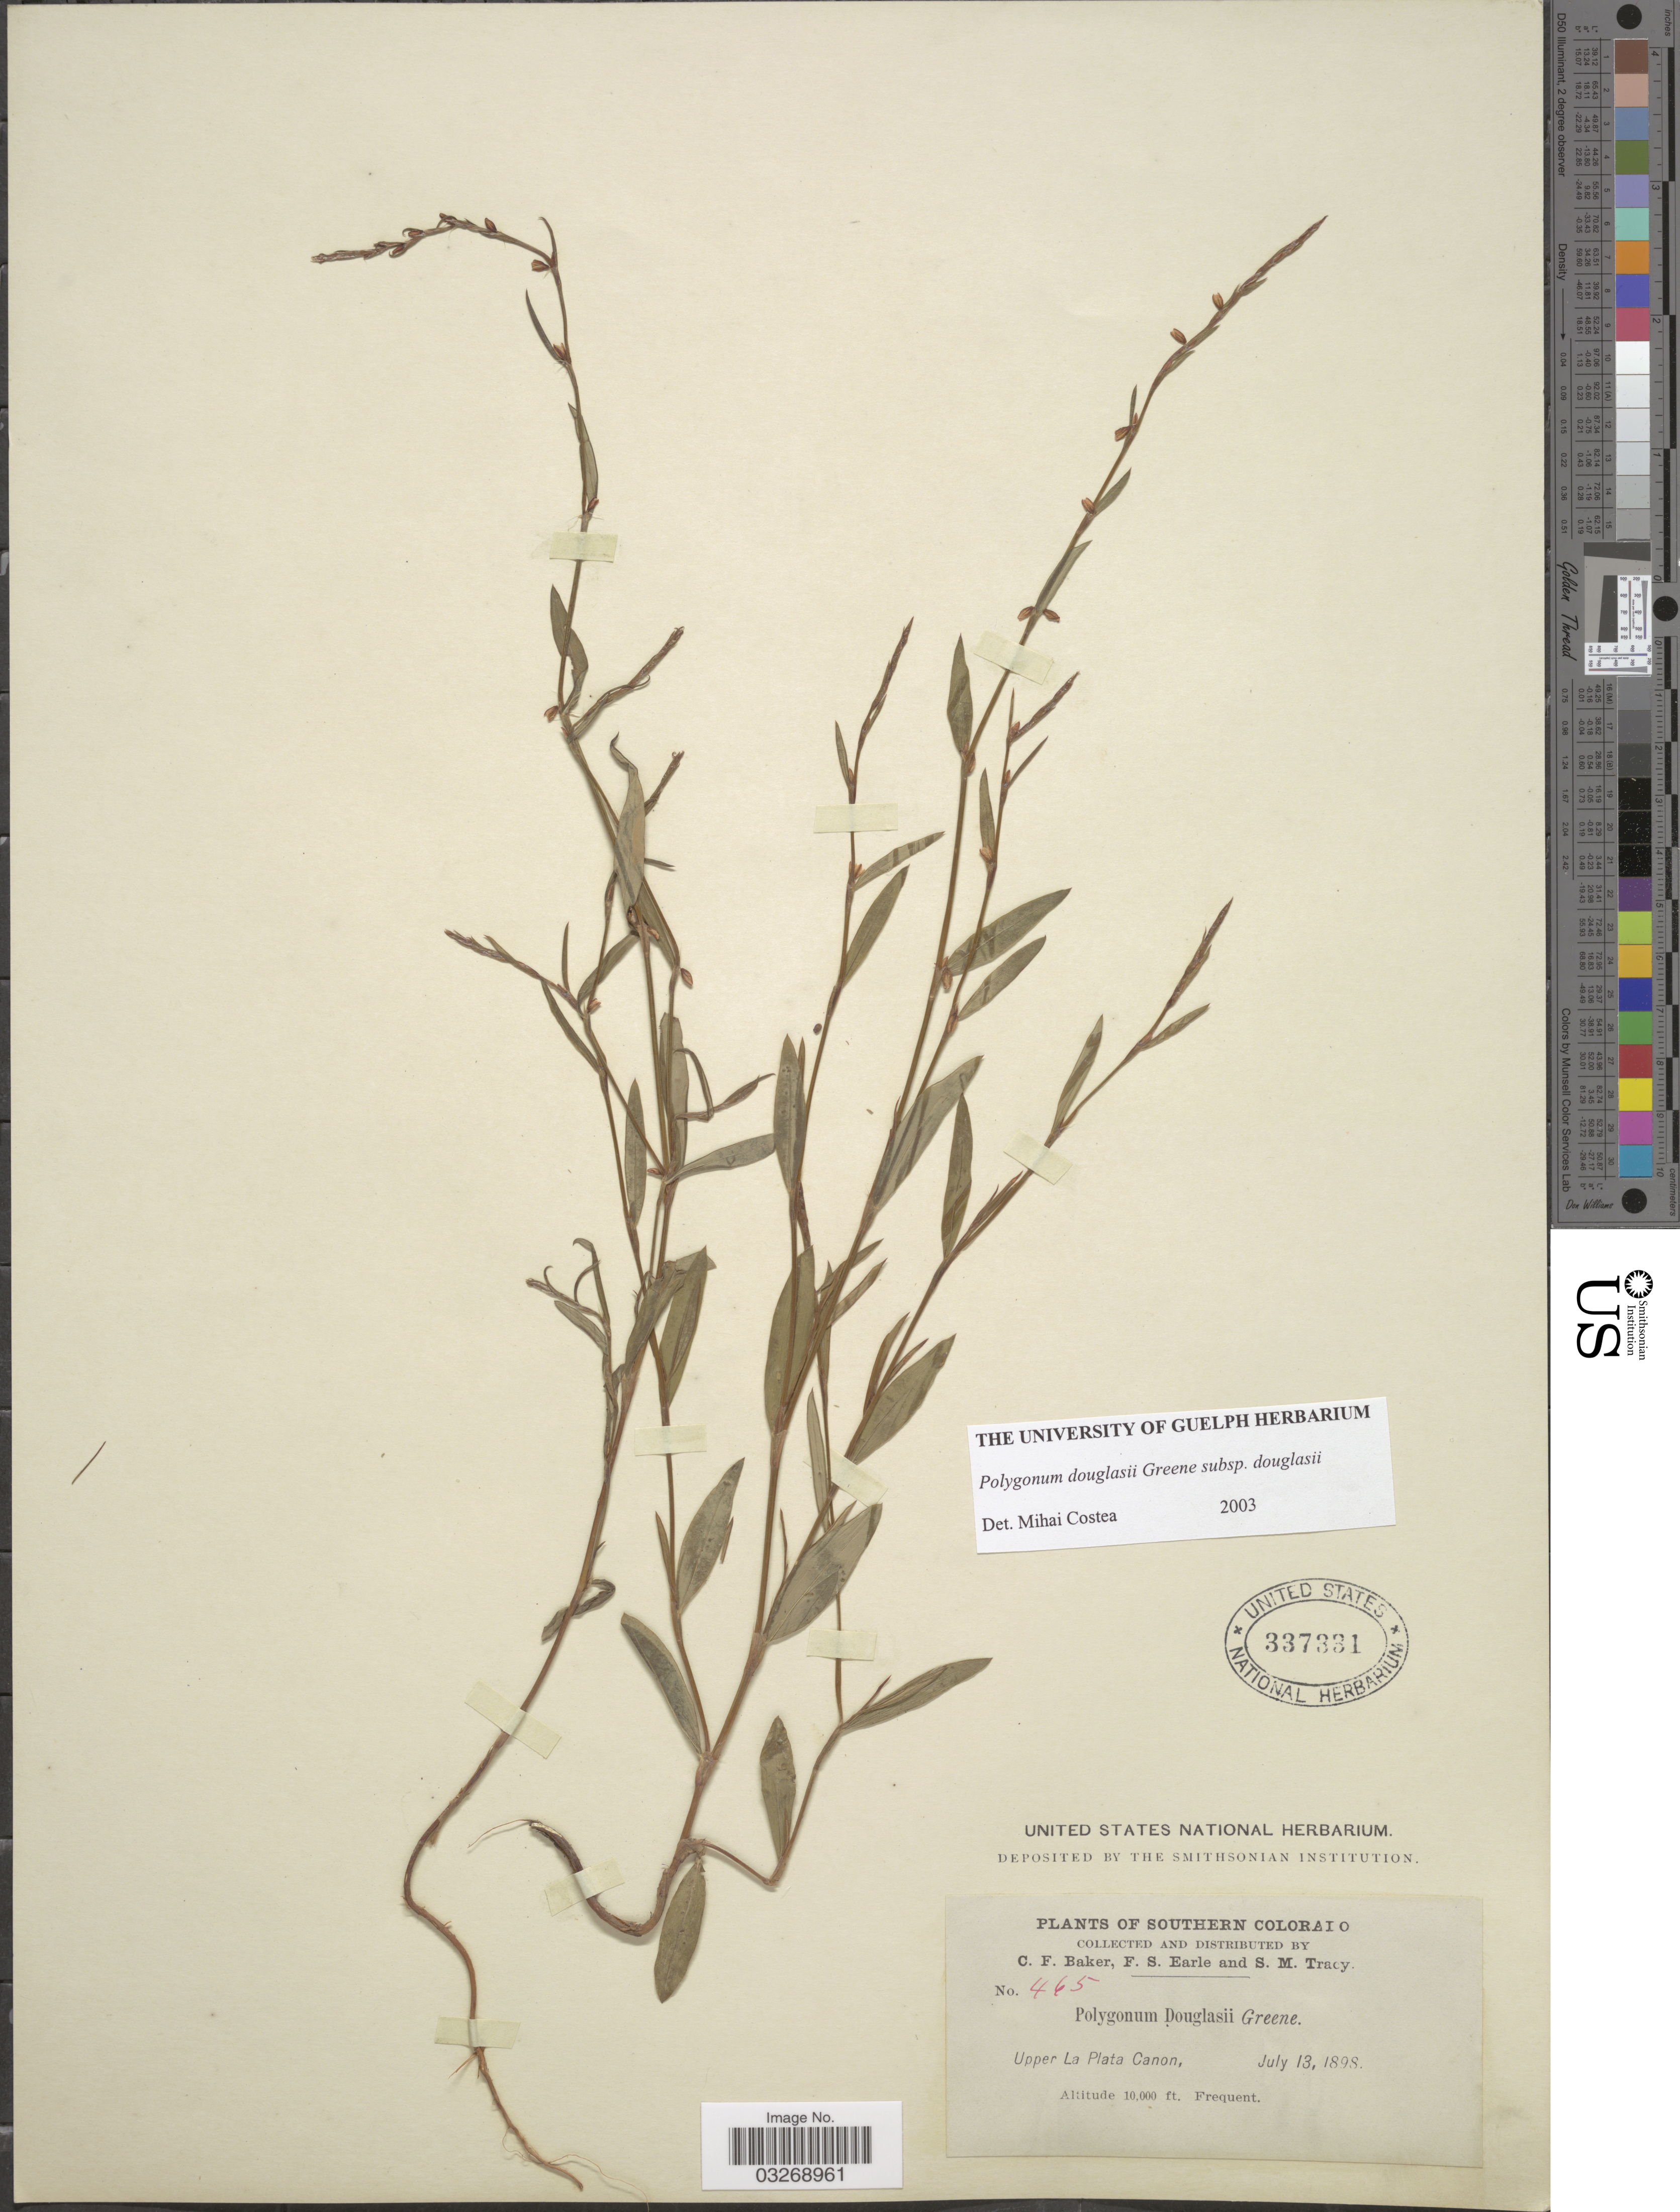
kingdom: Plantae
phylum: Tracheophyta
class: Magnoliopsida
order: Caryophyllales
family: Polygonaceae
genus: Polygonum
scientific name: Polygonum douglasii subsp. douglasii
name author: Greene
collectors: C. F. Baker, F. S. Earle & S. M. Tracy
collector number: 465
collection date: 1898-07-13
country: United States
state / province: Colorado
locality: Southern Colorado. Upper La Plata Canon.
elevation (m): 3048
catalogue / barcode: US 337331